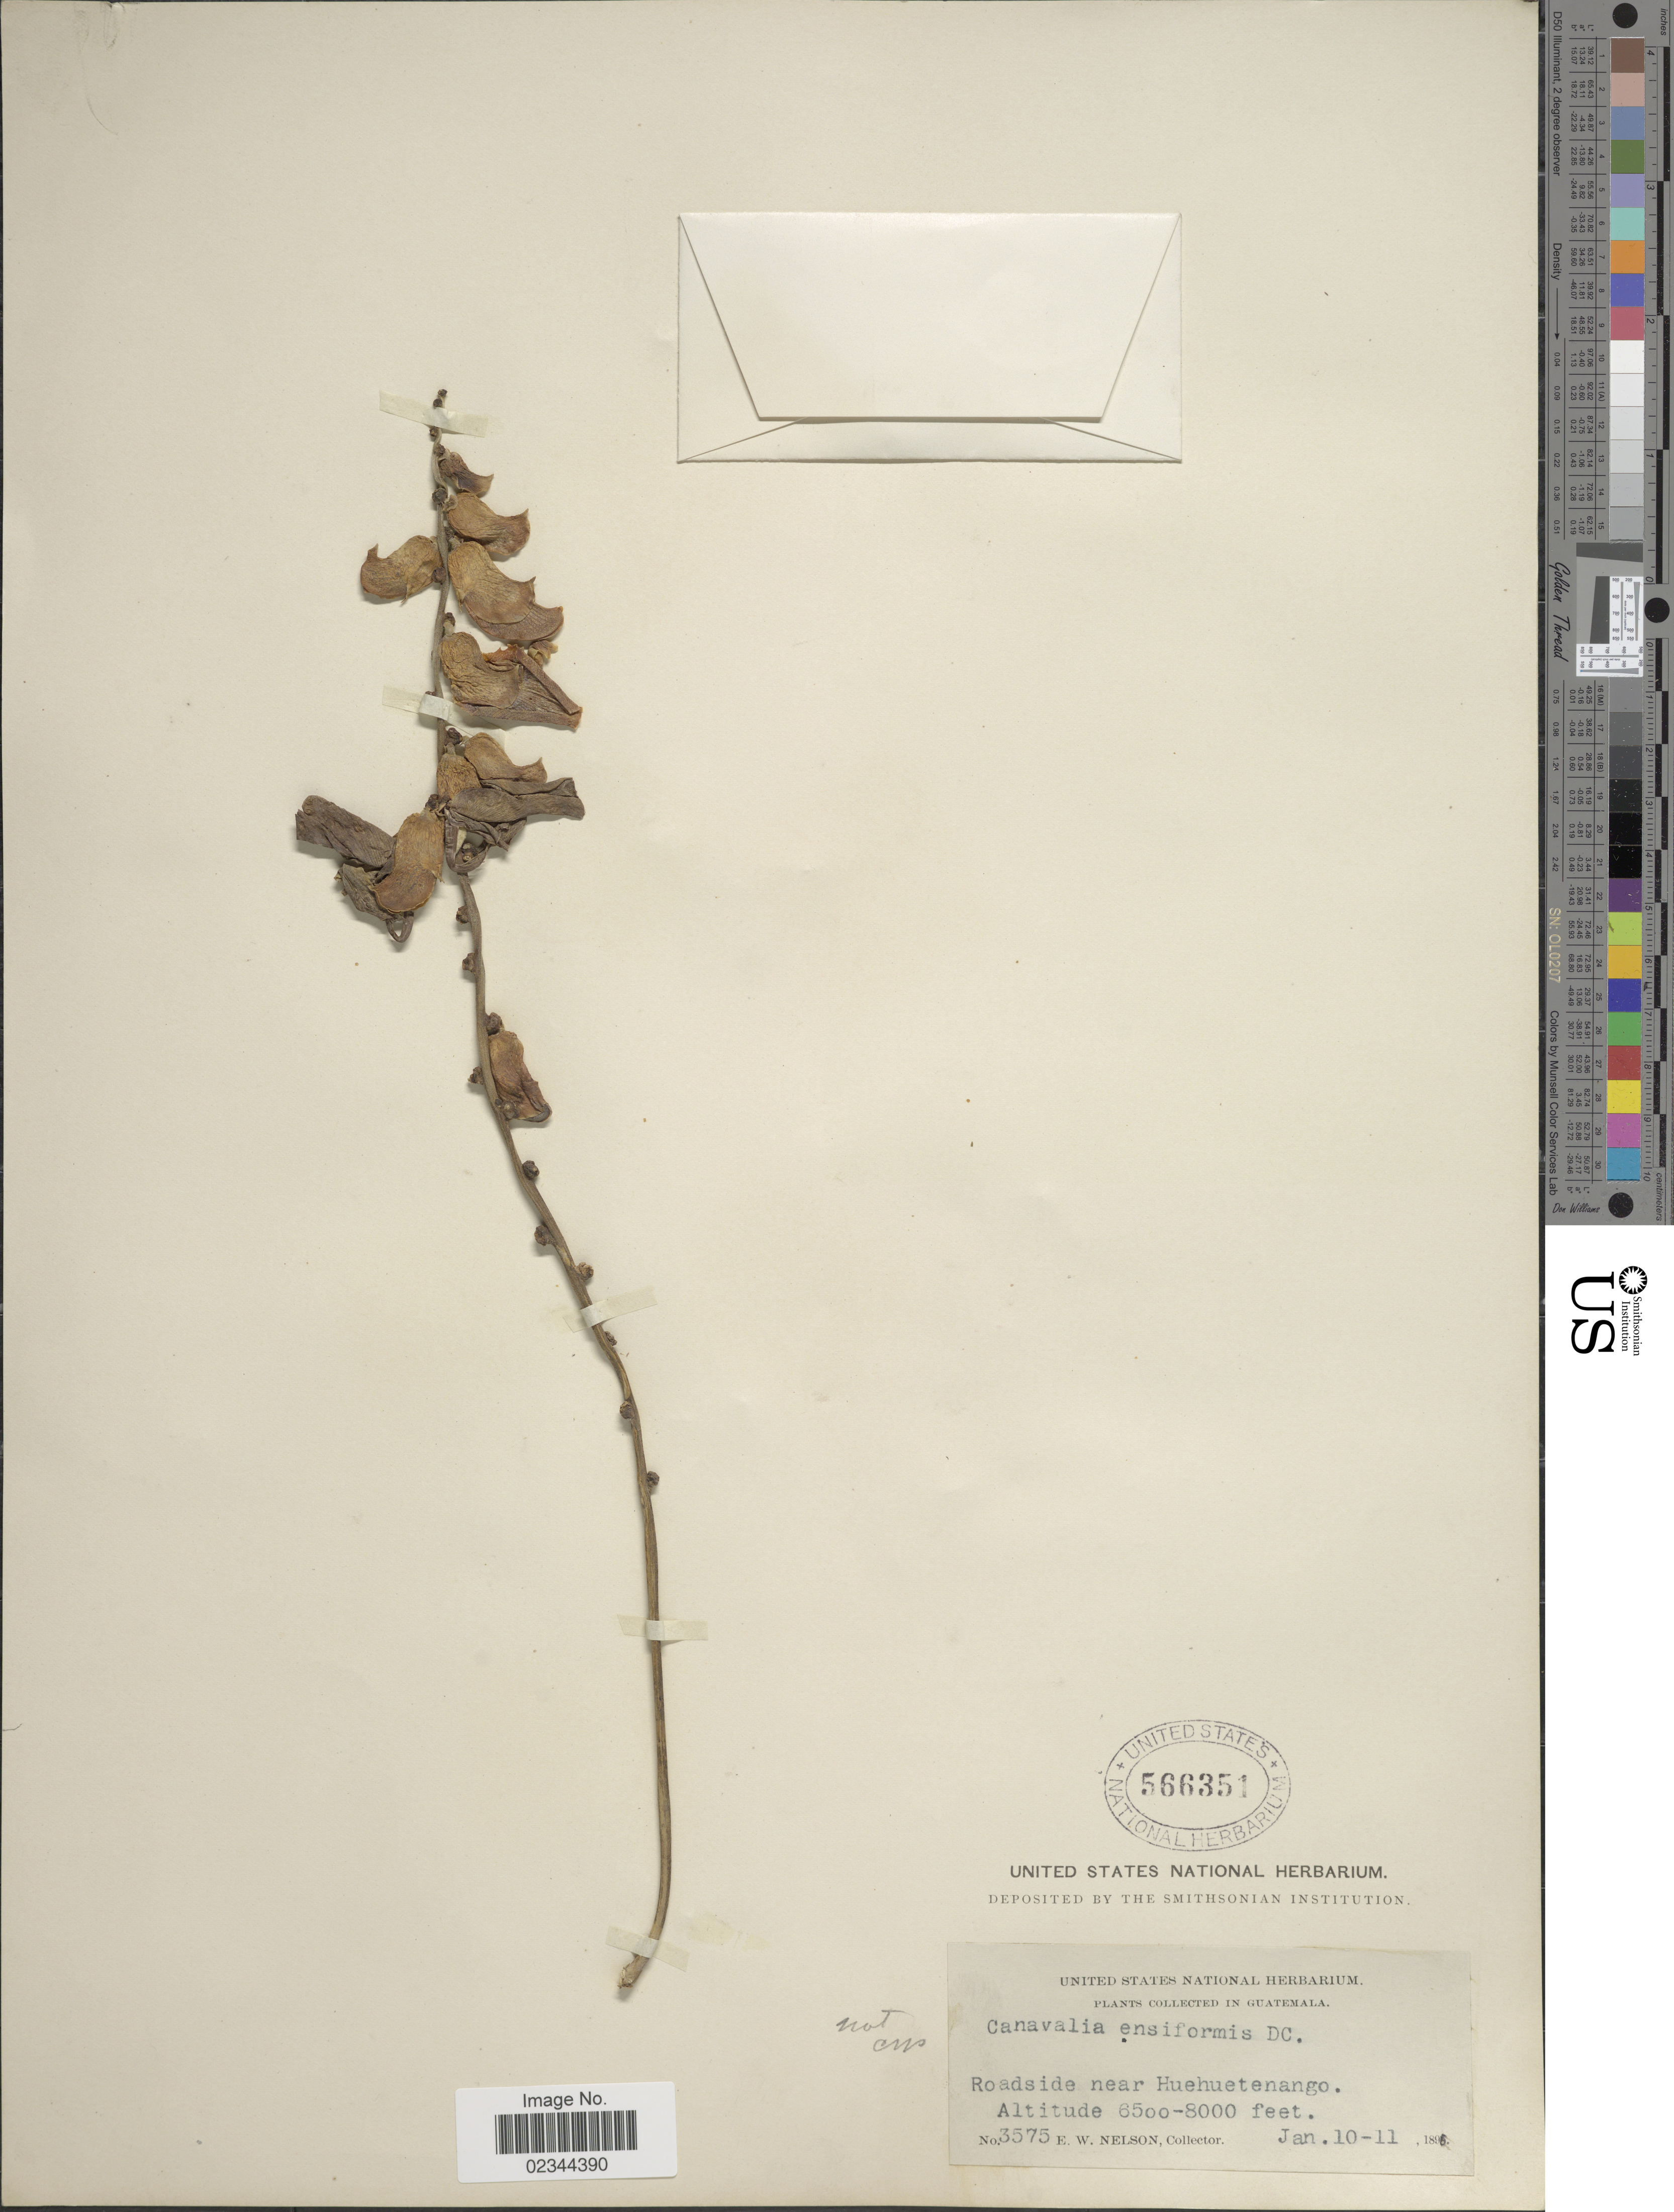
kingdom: Plantae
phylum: Tracheophyta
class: Magnoliopsida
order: Fabales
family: Fabaceae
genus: Canavalia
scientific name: Canavalia villosa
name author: Benth.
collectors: E. W. Nelson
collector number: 3575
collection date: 1896-01-10/1896-01-11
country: Guatemala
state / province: Huehuetenango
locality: Roadside near Huehuetenango.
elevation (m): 1981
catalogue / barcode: US 566351